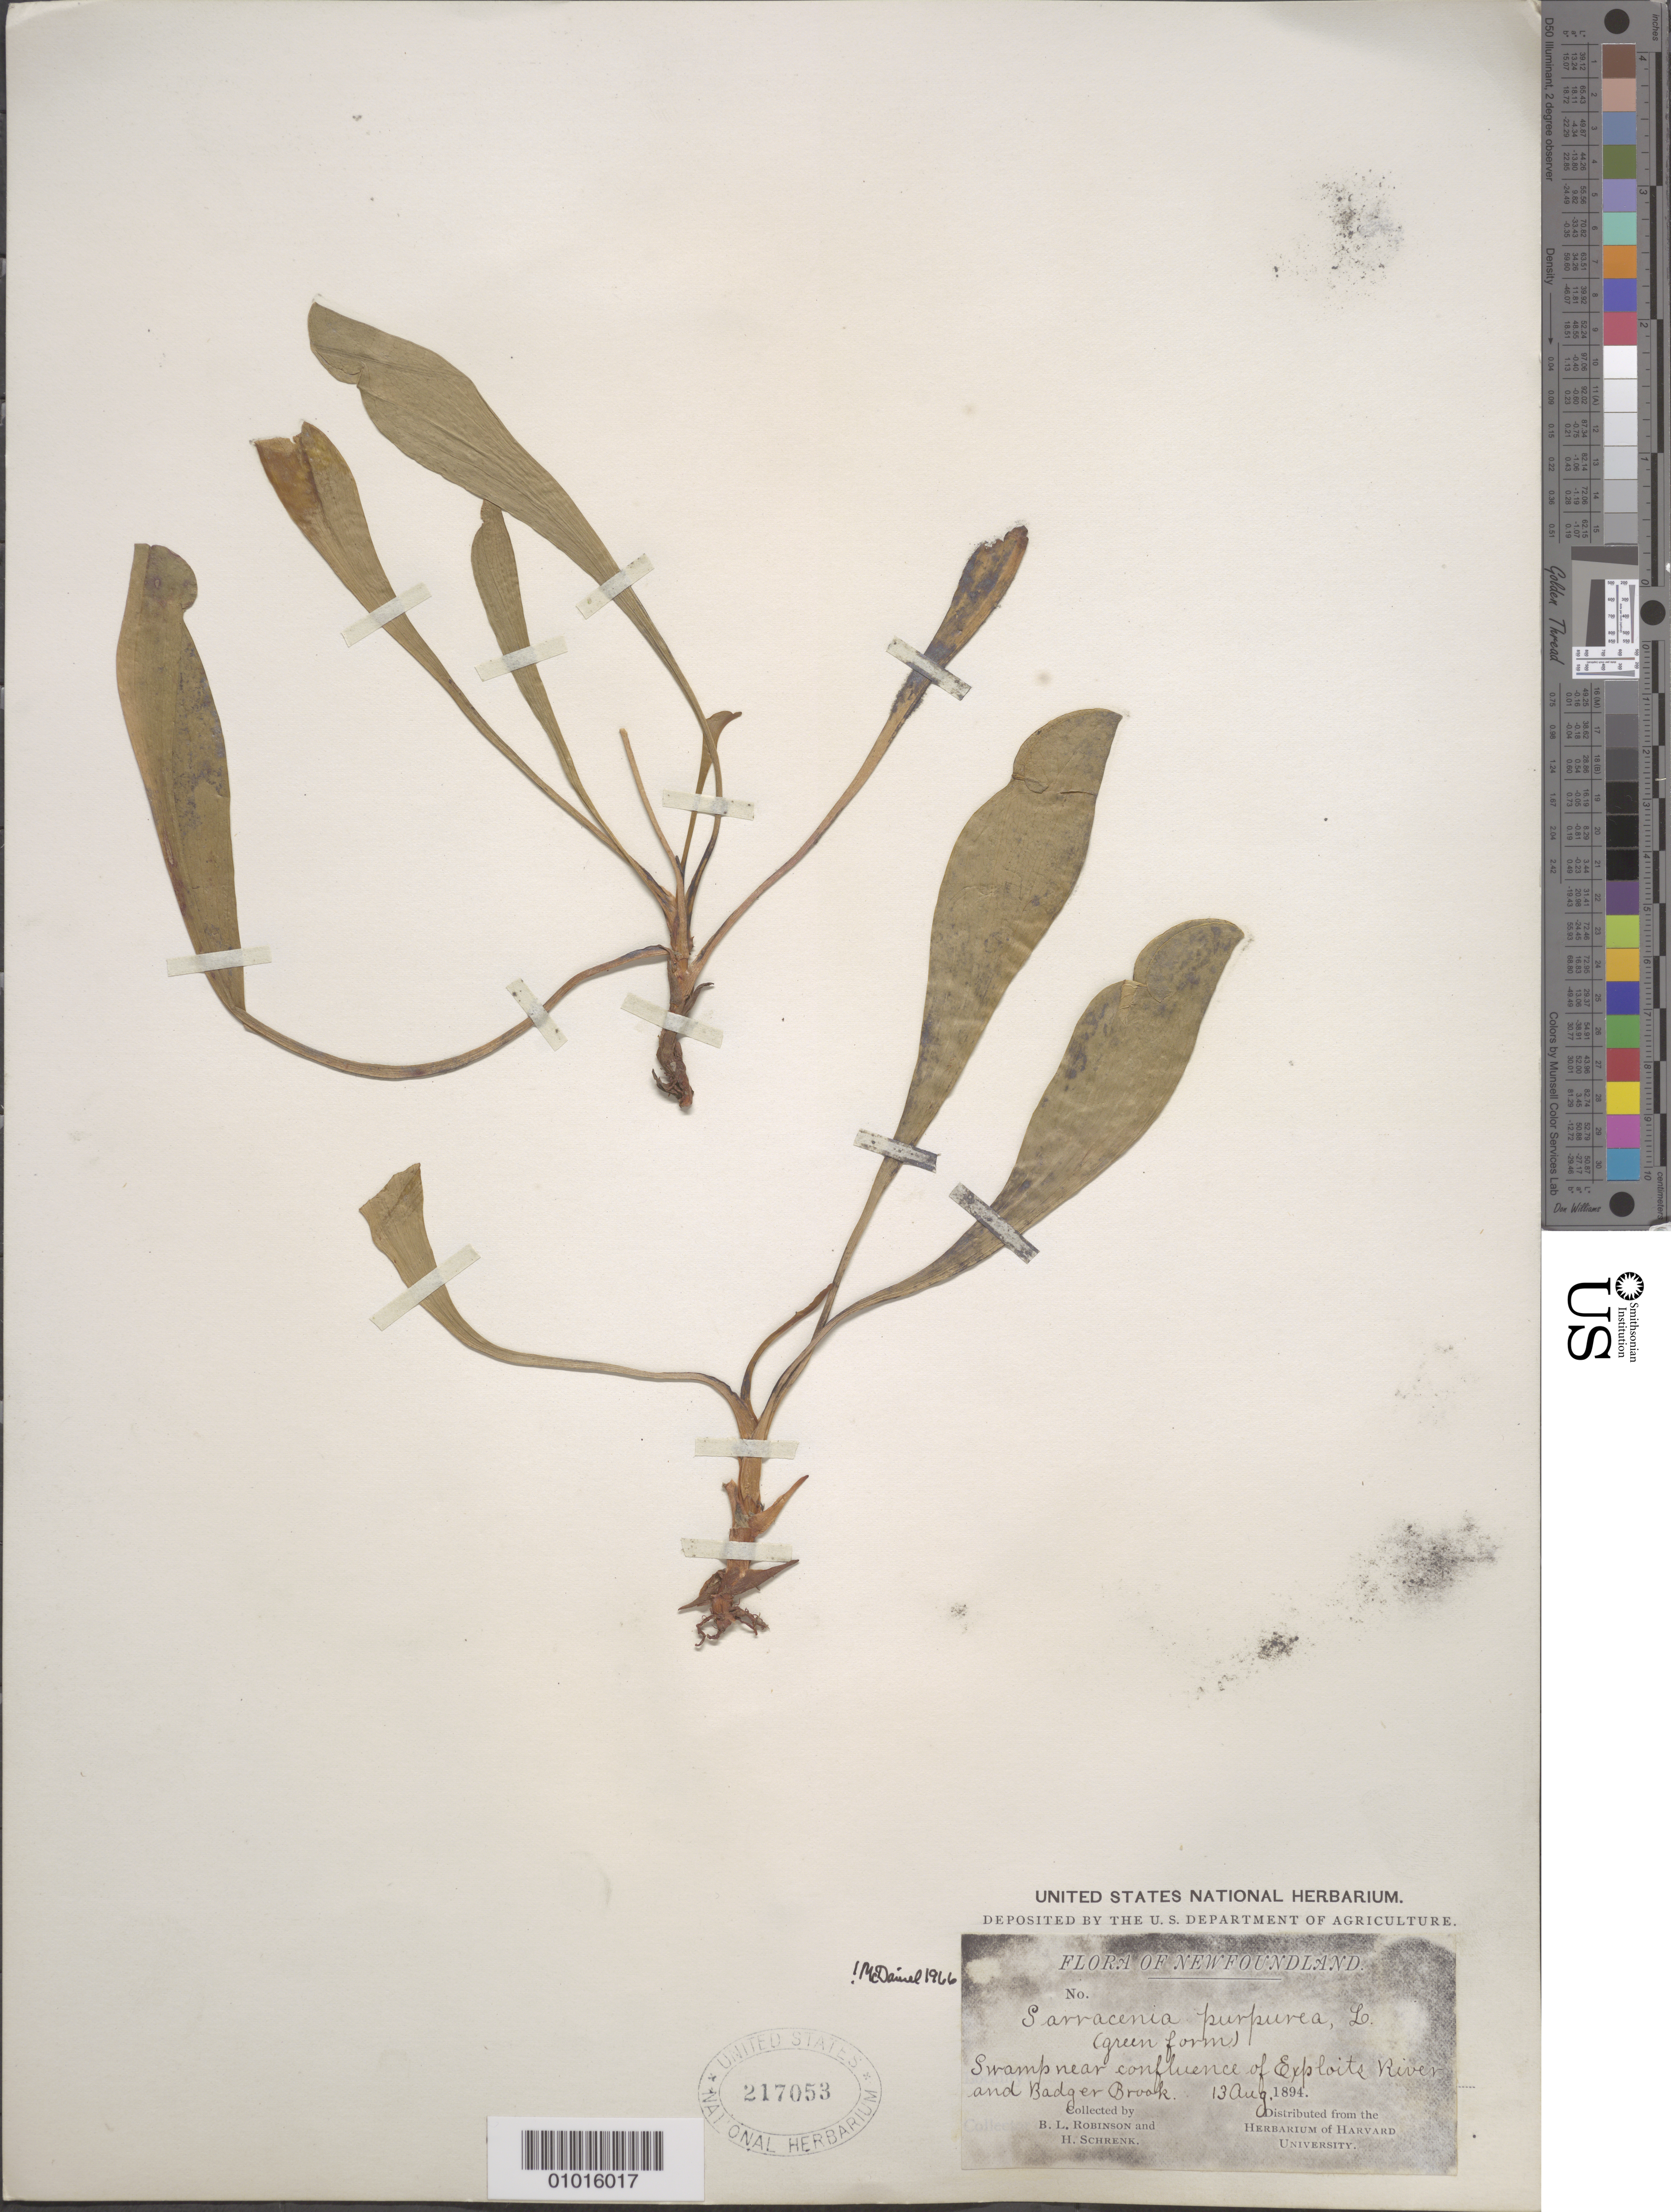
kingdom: Plantae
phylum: Tracheophyta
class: Magnoliopsida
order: Ericales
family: Sarraceniaceae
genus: Sarracenia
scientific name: Sarracenia purpurea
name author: L.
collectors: B. L. Robinson & H. v. Schrenk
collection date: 1894-08-13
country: Canada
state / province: Newfoundland and Labrador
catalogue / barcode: US 217053